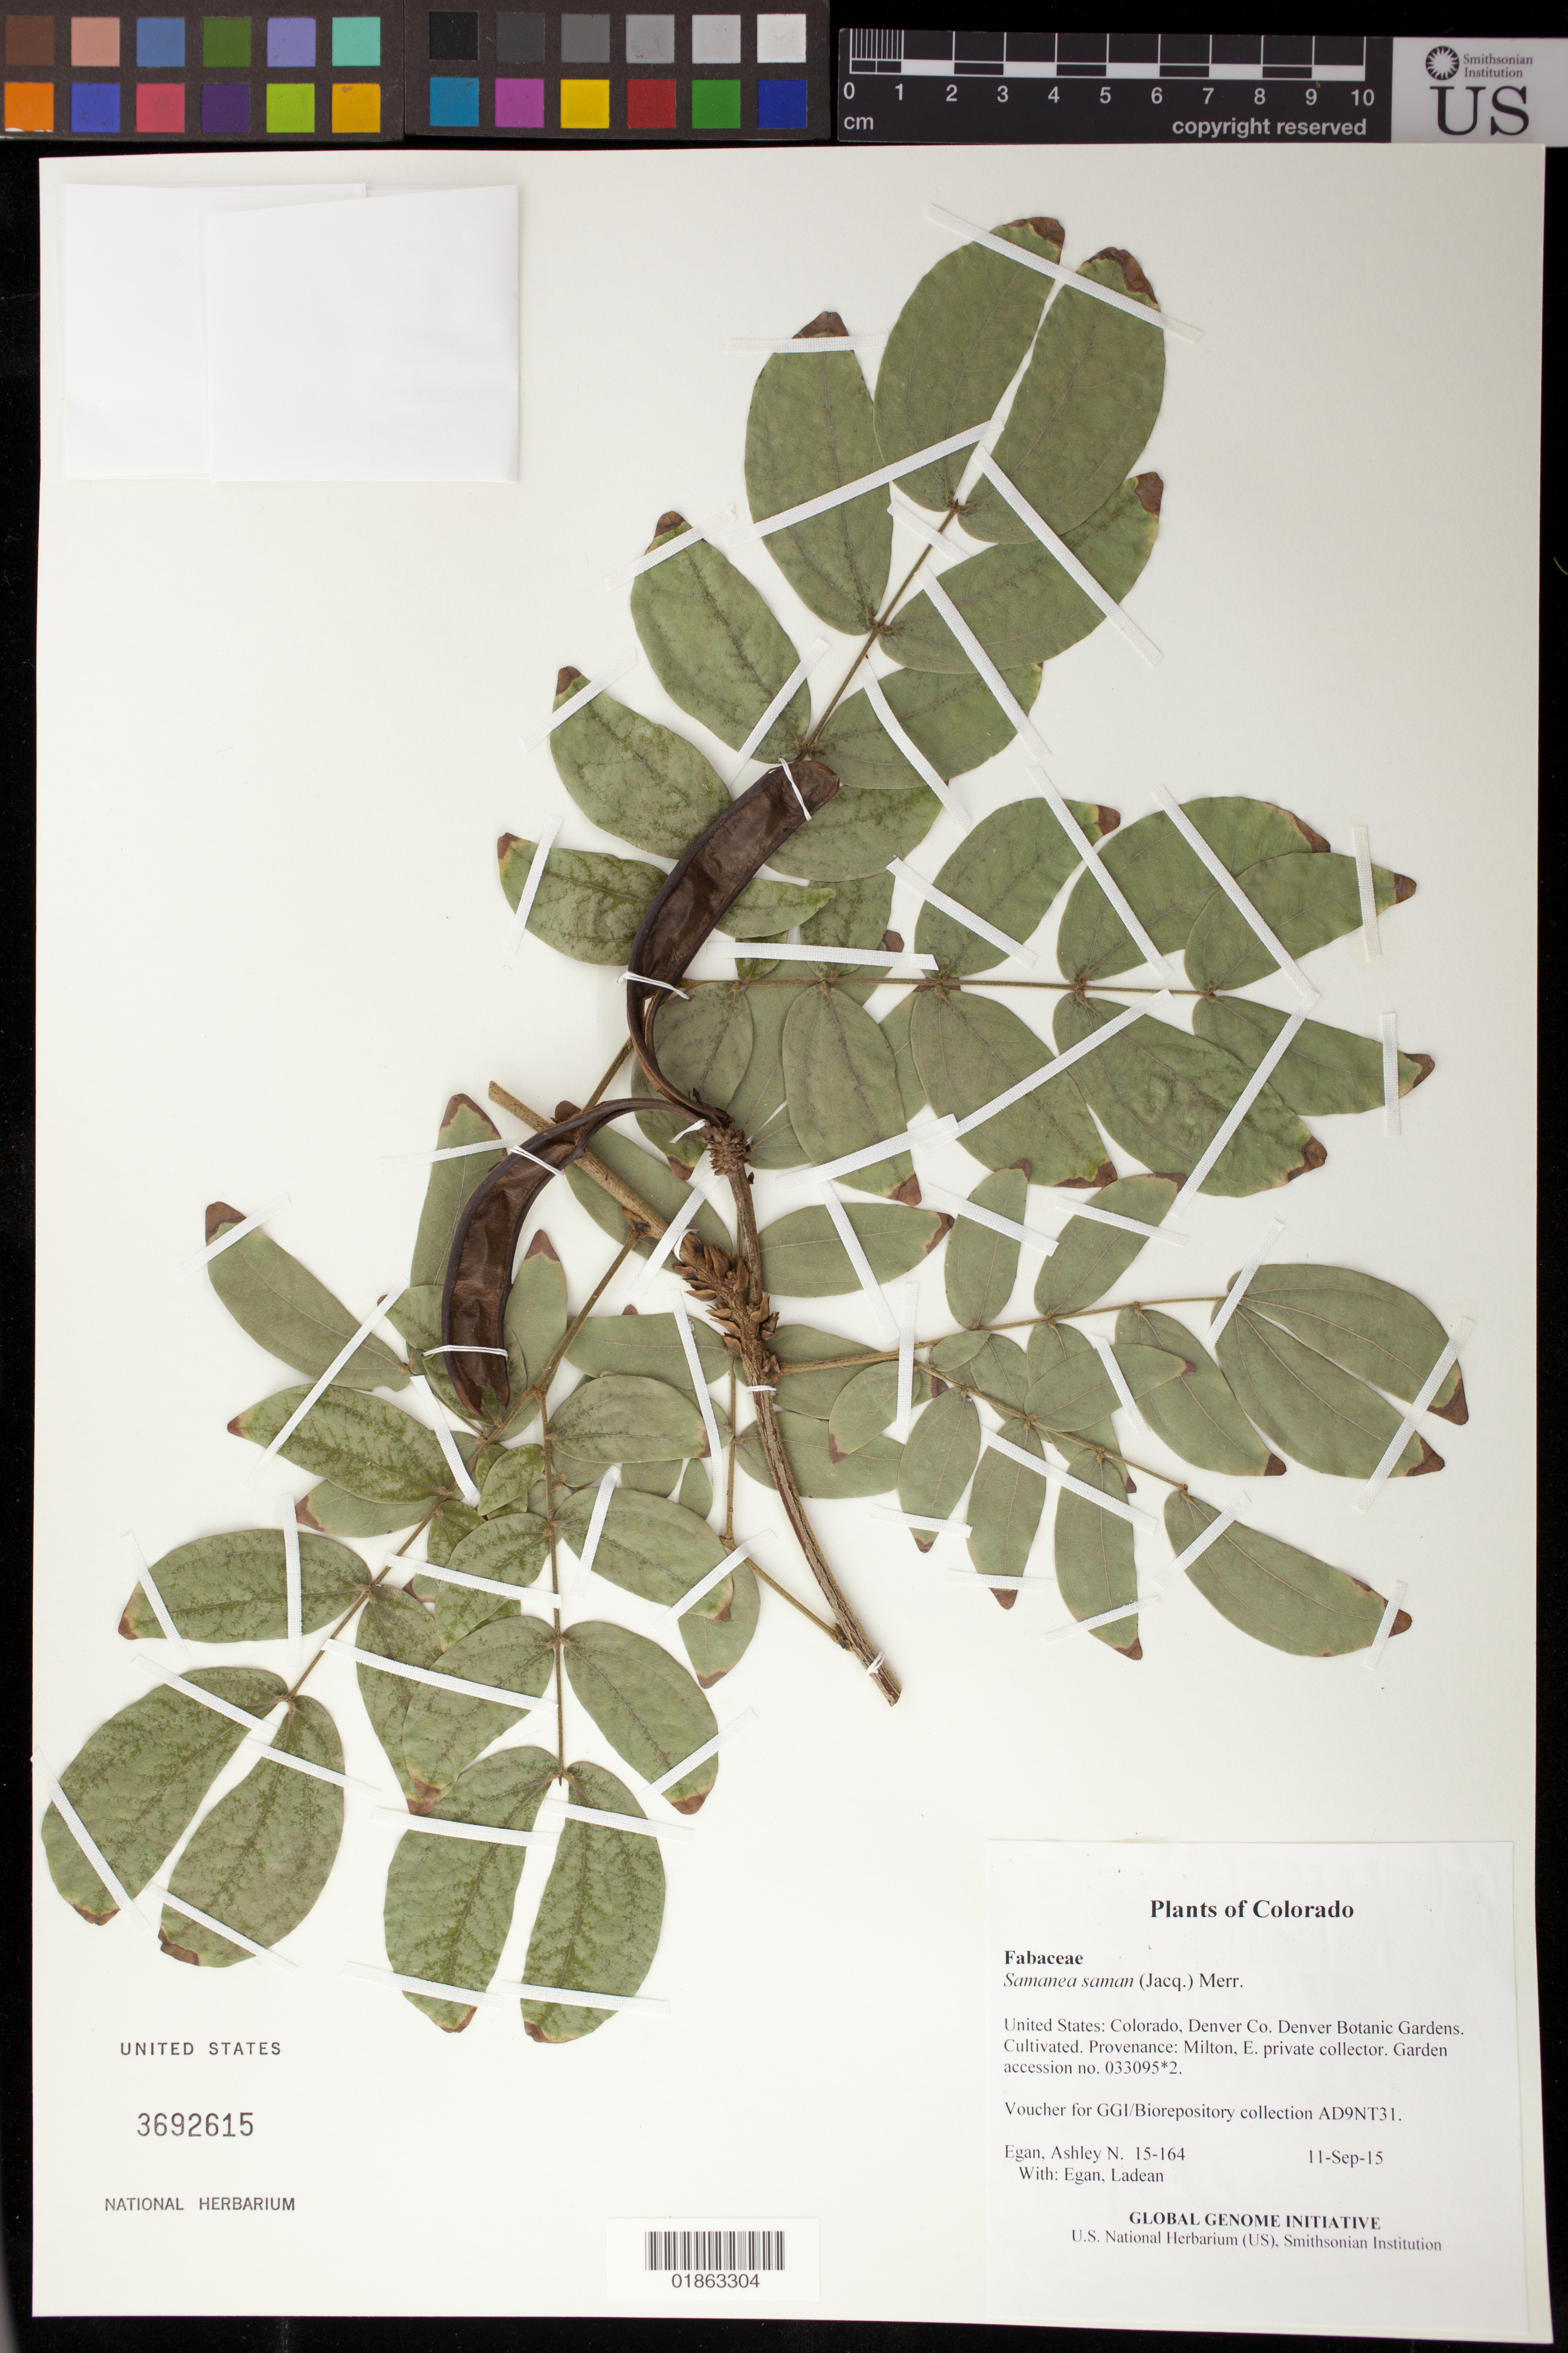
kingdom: Plantae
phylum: Tracheophyta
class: Magnoliopsida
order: Fabales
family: Fabaceae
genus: Samanea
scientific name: Samanea saman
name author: (Jacq.) Merr.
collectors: A. N. Egan & L. Egan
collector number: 15-164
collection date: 2015-09-11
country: United States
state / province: Colorado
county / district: Denver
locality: Denver Botanic Gardens. Cultivated. Provenance: Milton, E. private collector. Garden accession no. 033095.2.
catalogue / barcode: US 3692615